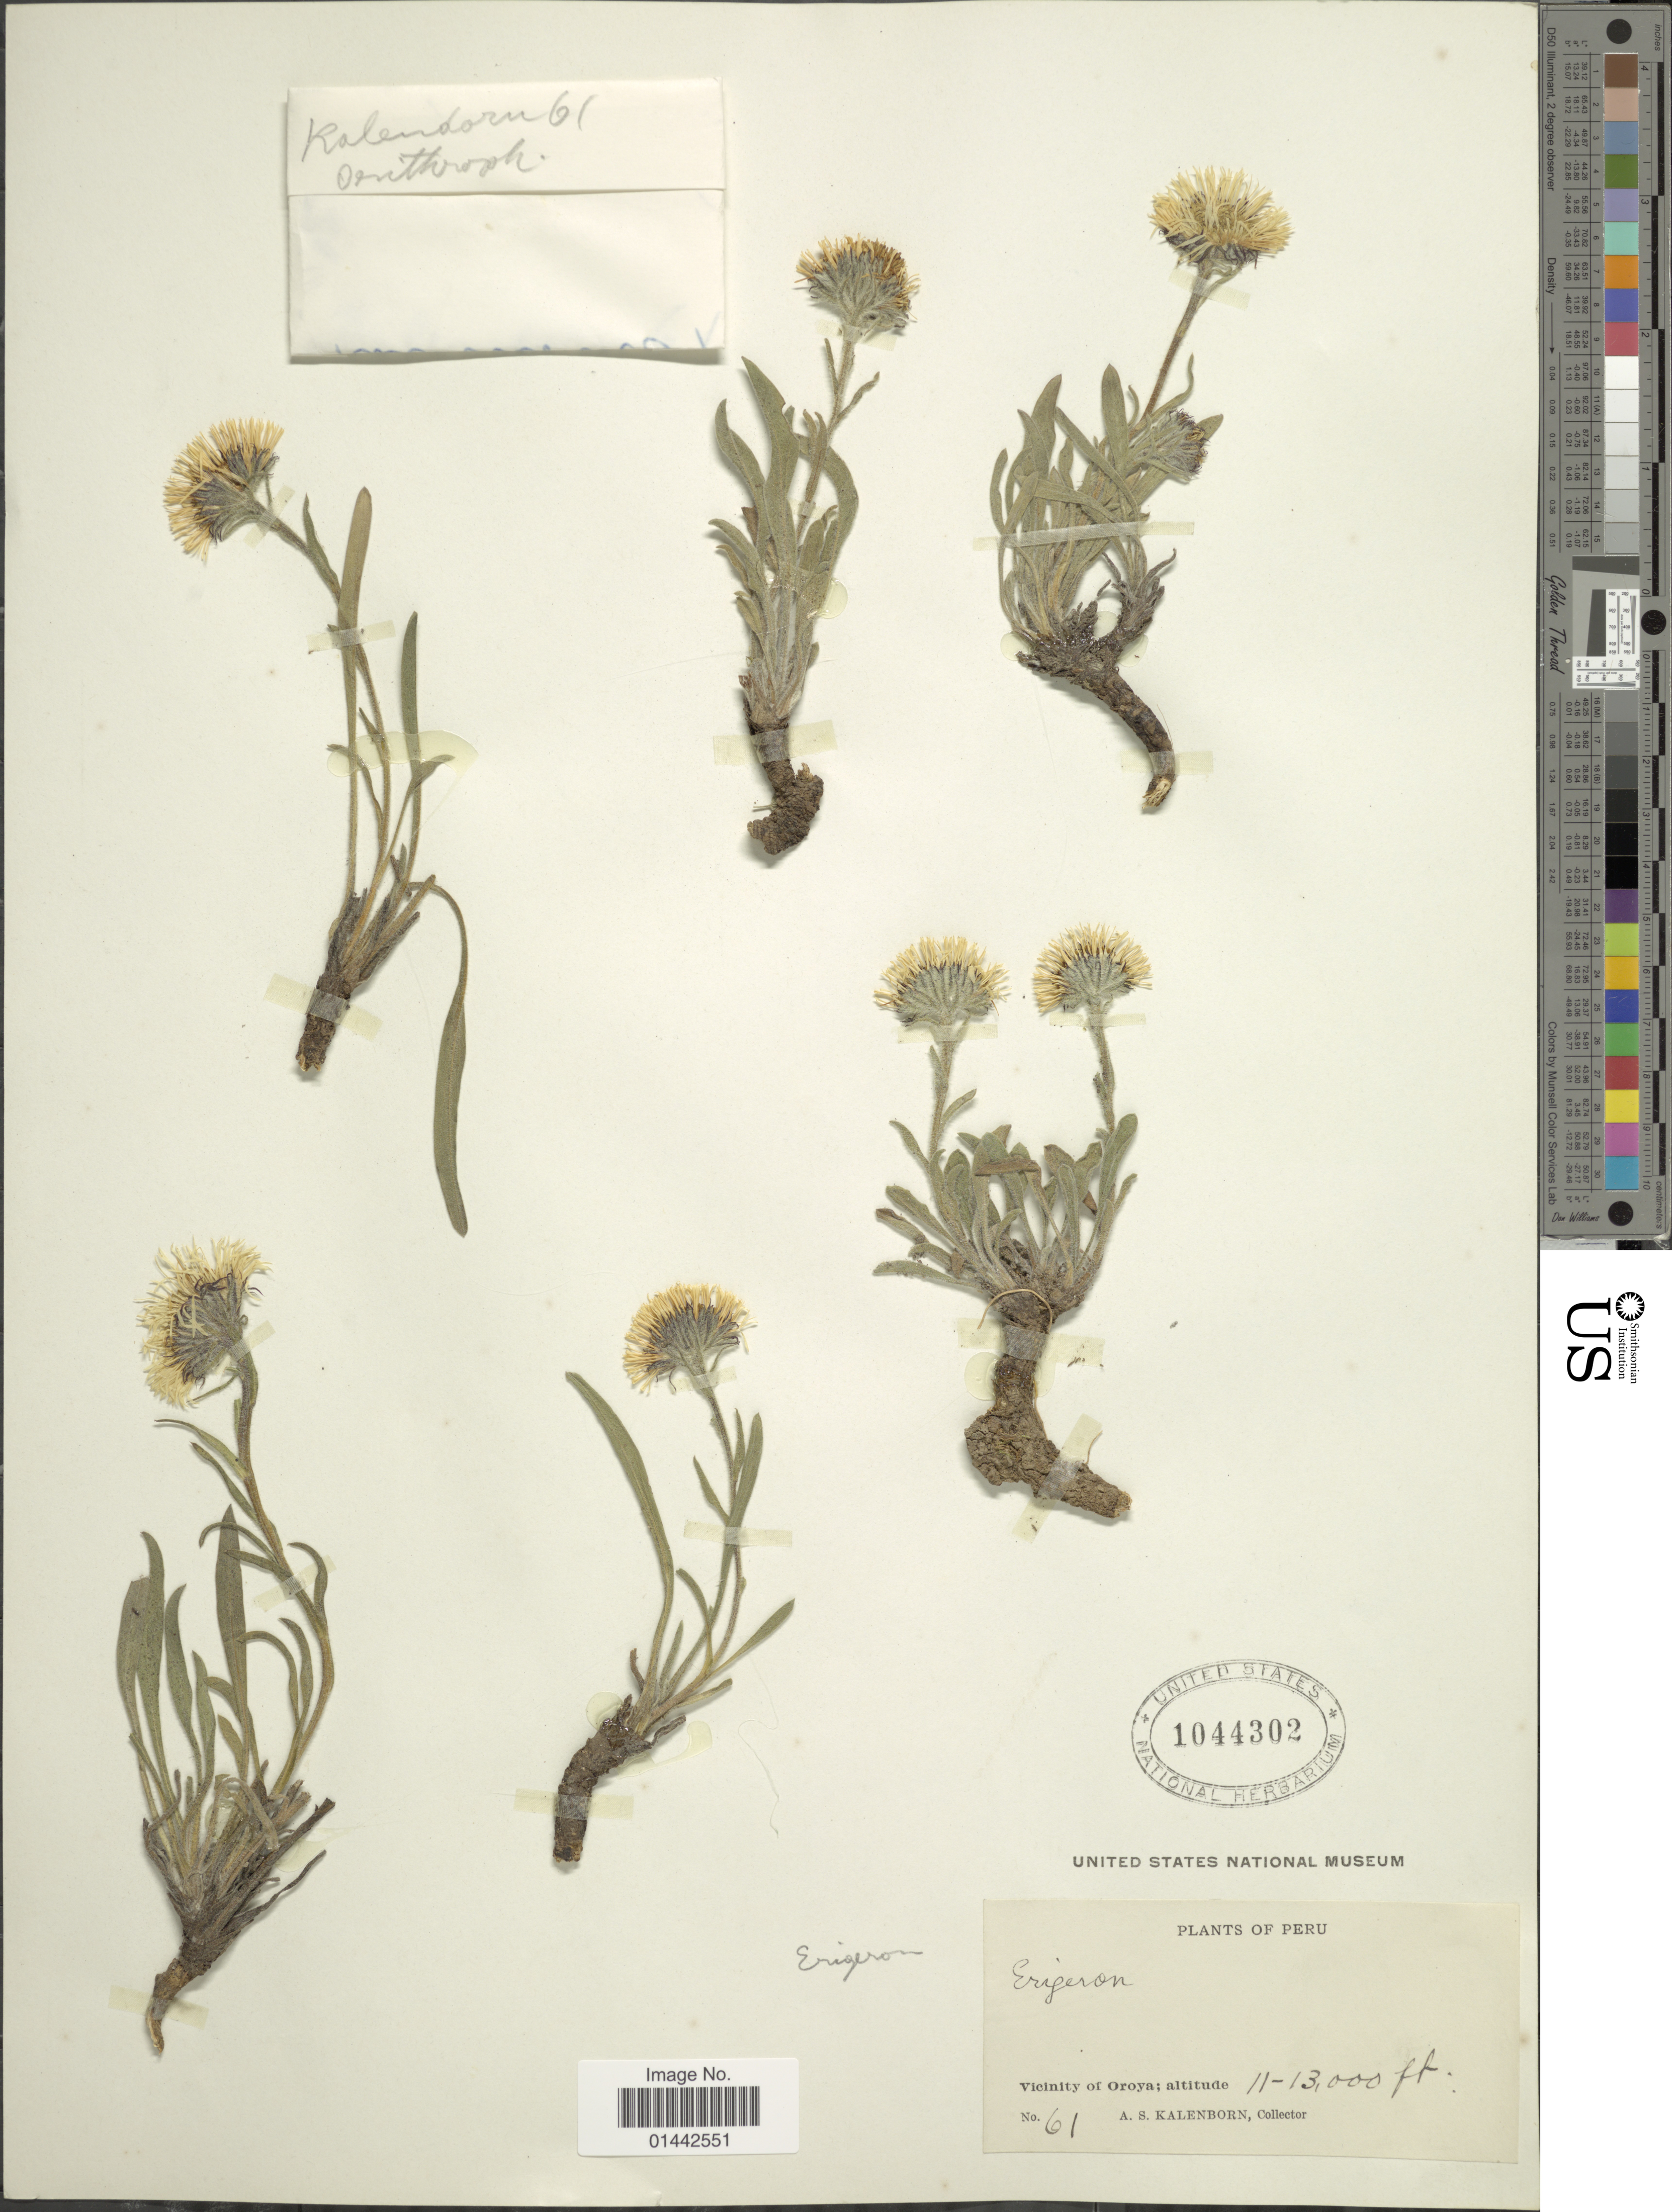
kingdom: Plantae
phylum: Tracheophyta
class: Magnoliopsida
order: Asterales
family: Asteraceae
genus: Erigeron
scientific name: Erigeron sp.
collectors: A. Kalenborn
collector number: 61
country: Peru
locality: Vicinity of Oroya.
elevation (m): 3353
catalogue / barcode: US 1044302